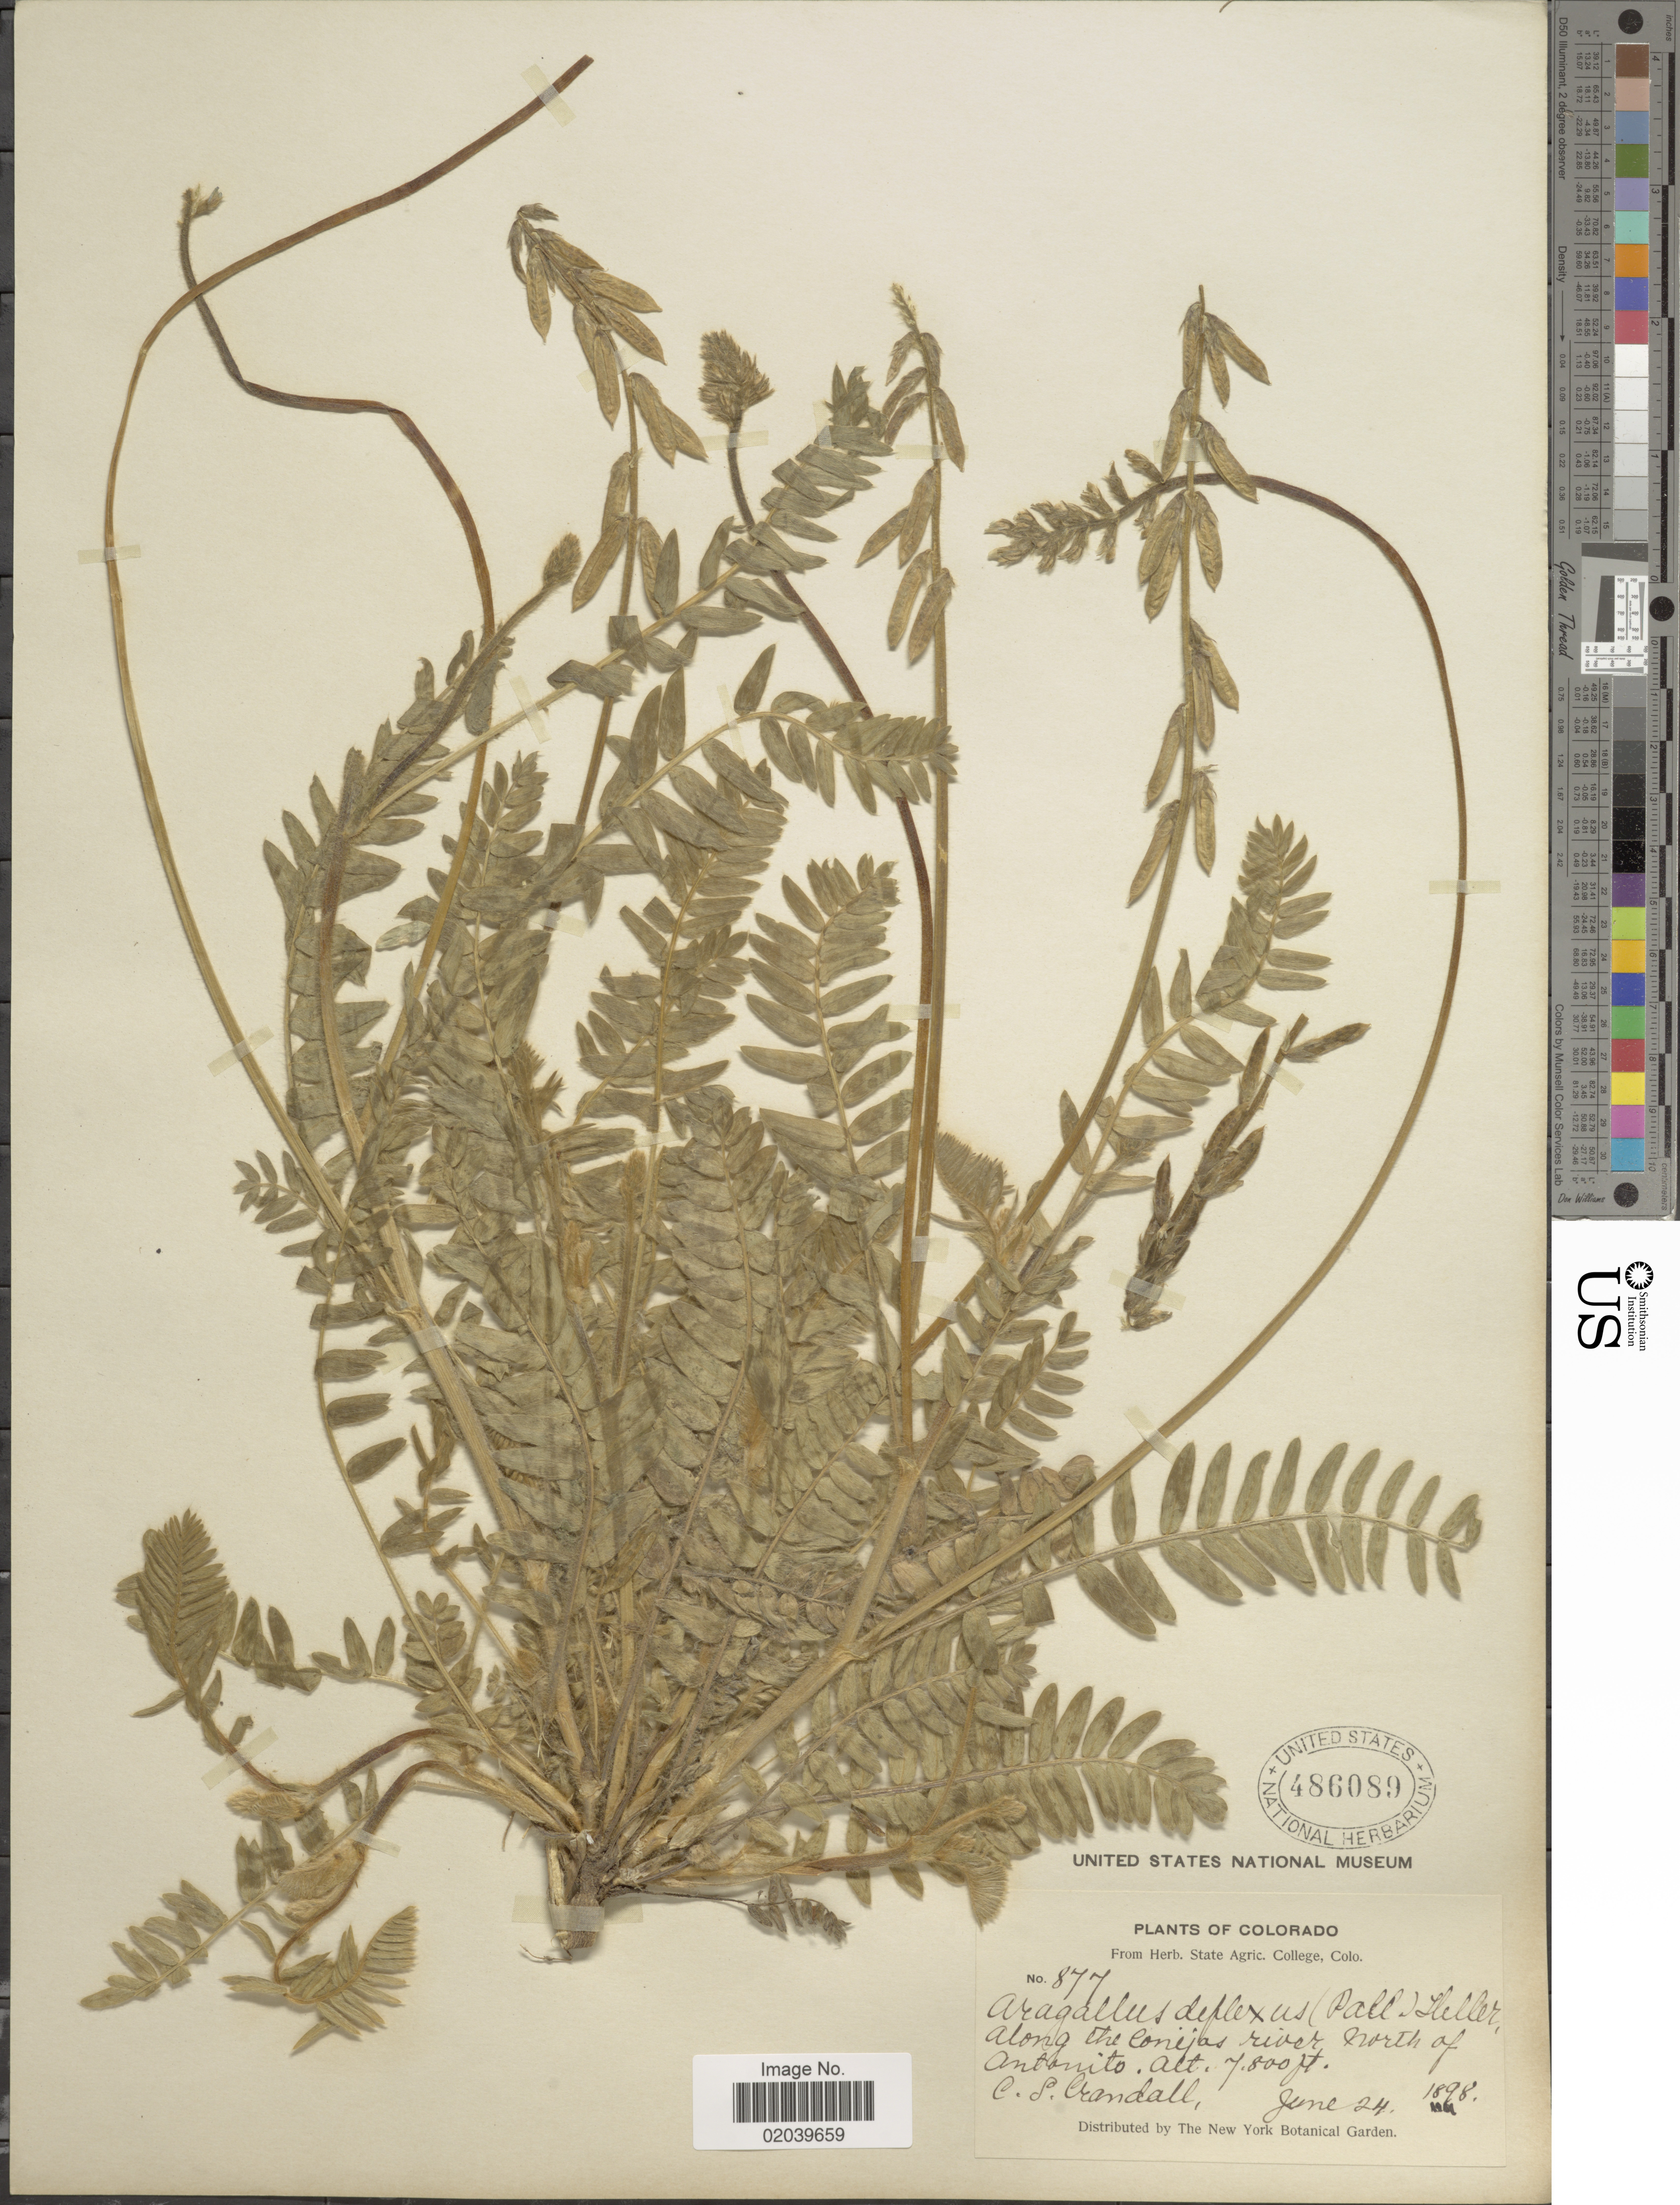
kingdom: Plantae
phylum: Tracheophyta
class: Magnoliopsida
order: Fabales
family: Fabaceae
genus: Oxytropis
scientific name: Oxytropis deflexa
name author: (Pall.) DC.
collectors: C. Crandall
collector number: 877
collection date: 1898-06-24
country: United States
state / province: Colorado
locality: Along the Conejas river north of Antonito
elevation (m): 2377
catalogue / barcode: US 486089